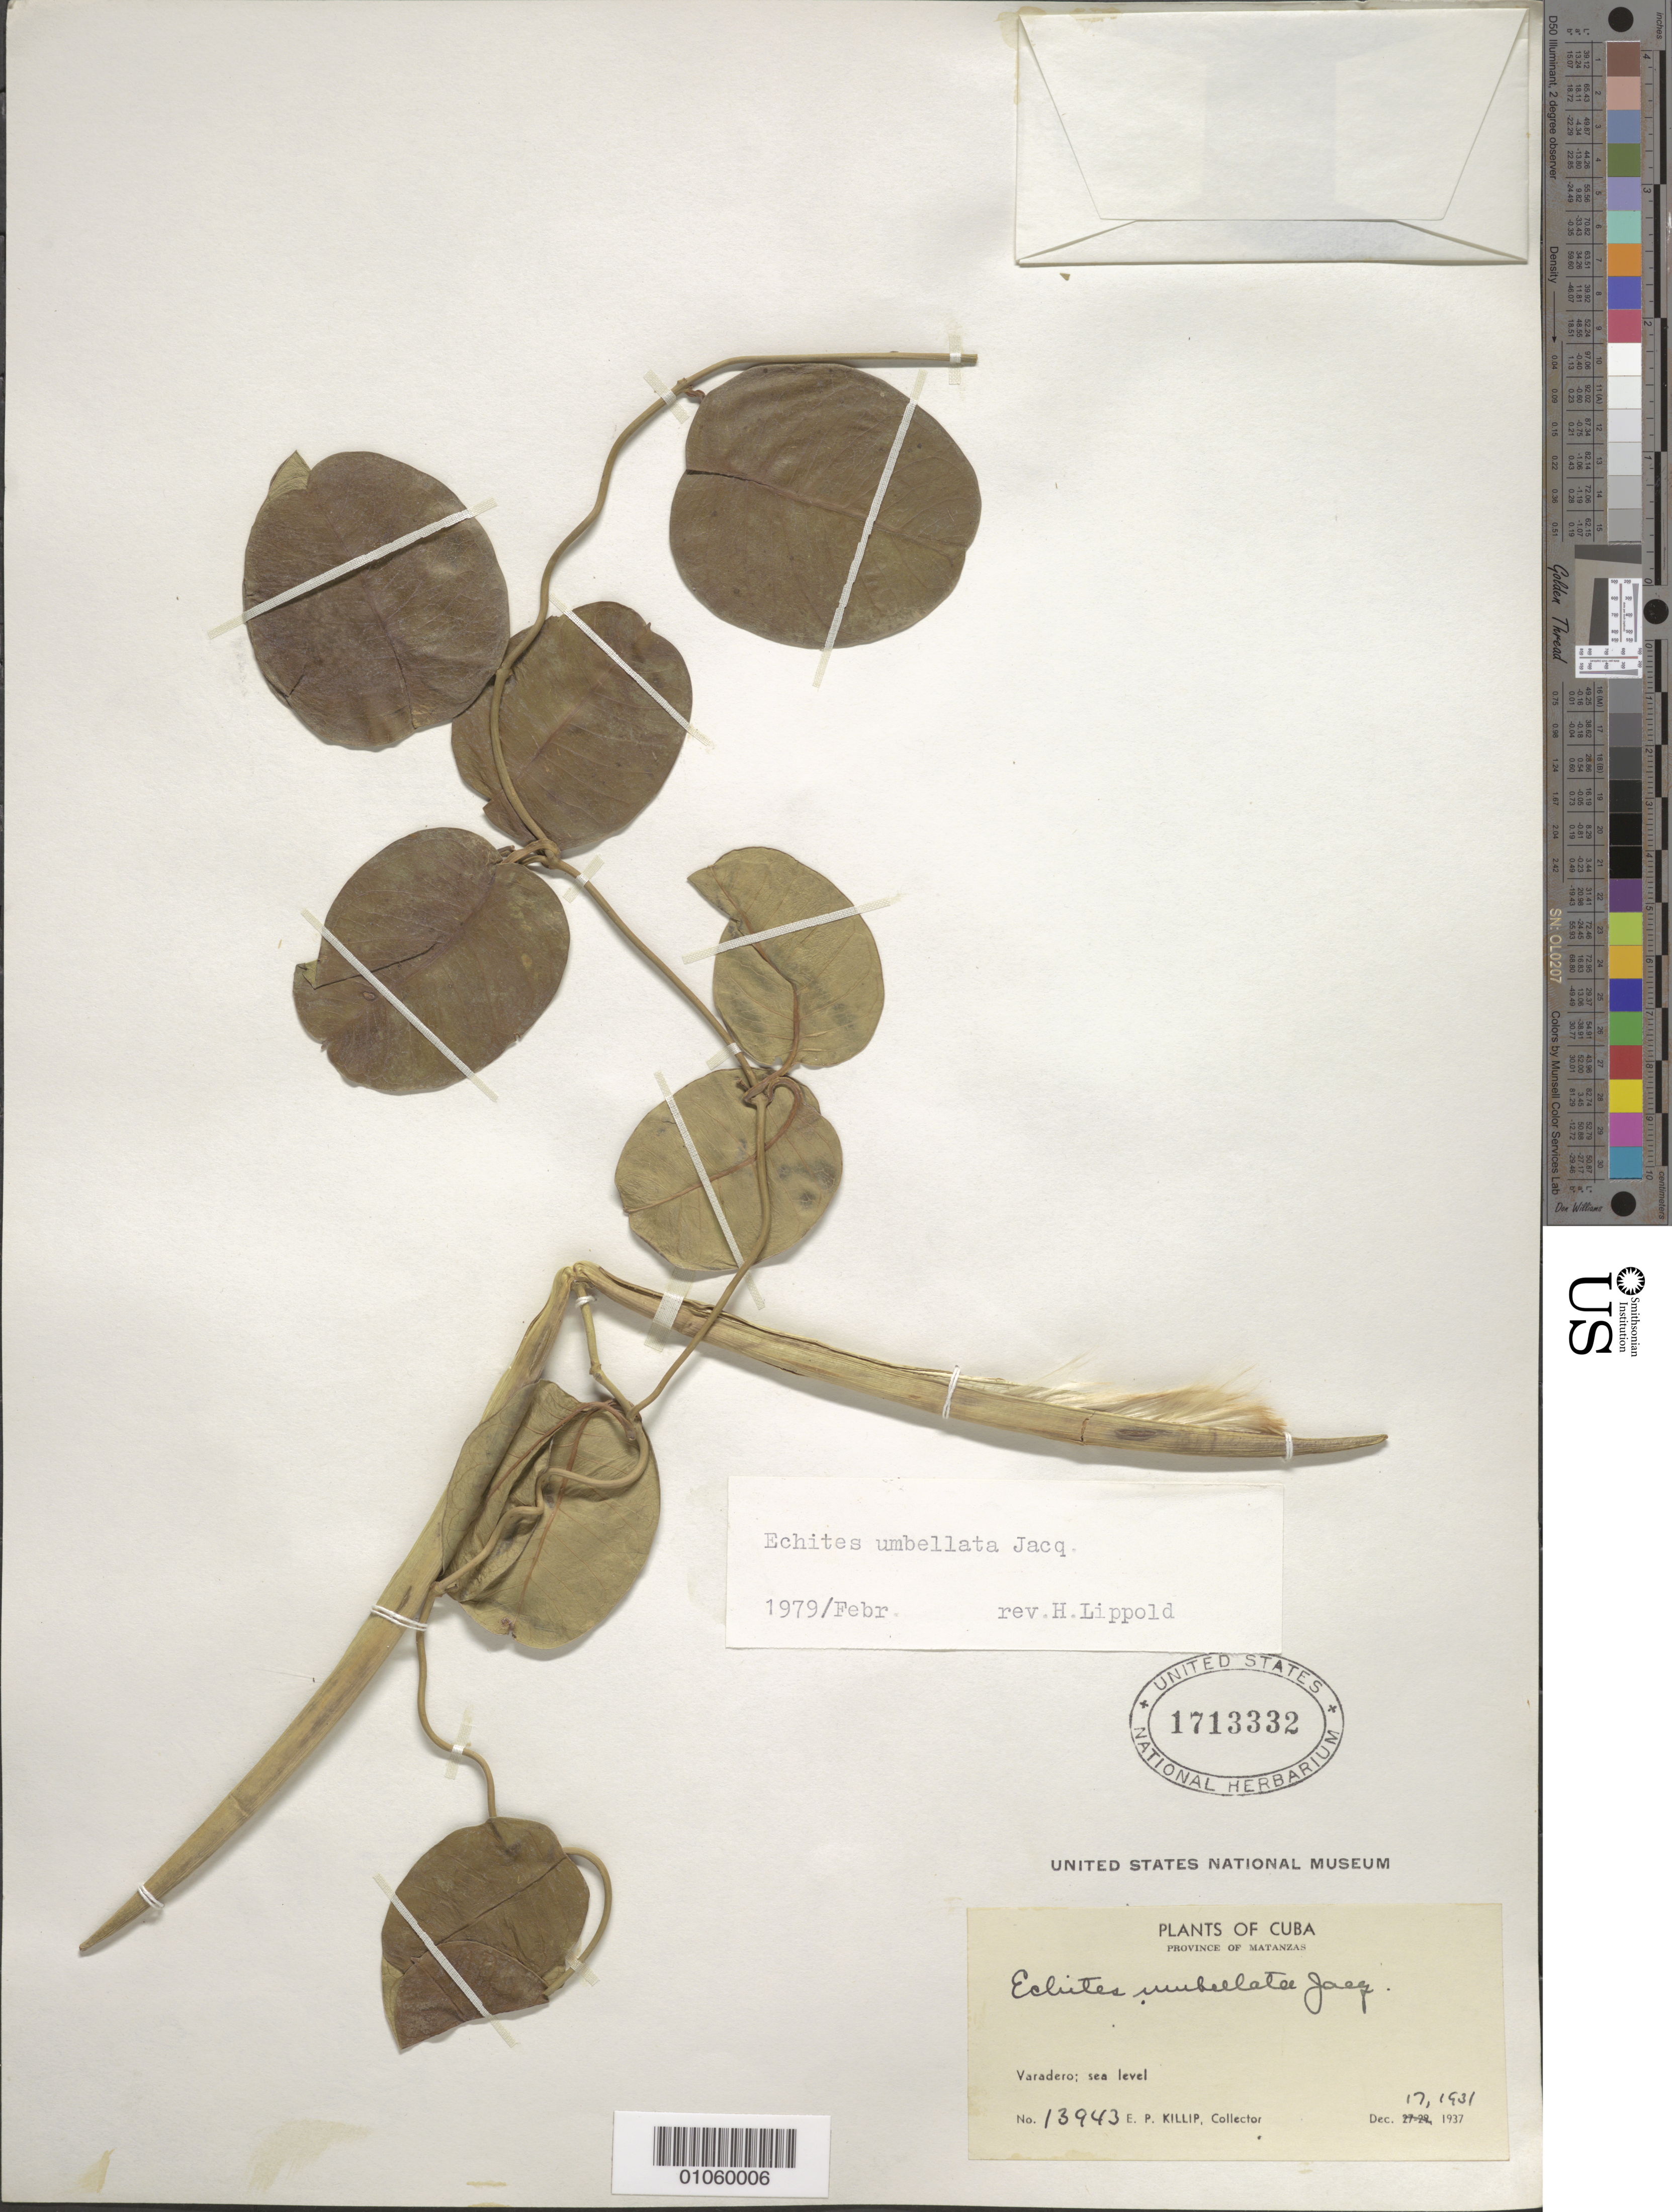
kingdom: Plantae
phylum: Tracheophyta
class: Magnoliopsida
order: Gentianales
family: Apocynaceae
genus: Echites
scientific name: Echites umbellatus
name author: Jacq.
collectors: E. P. Killip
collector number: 13943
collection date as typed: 17 Dec 1931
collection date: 1931-12-17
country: Cuba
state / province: Matanzas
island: Cuba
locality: Varadero: sea level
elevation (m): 0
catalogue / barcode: US 1713332